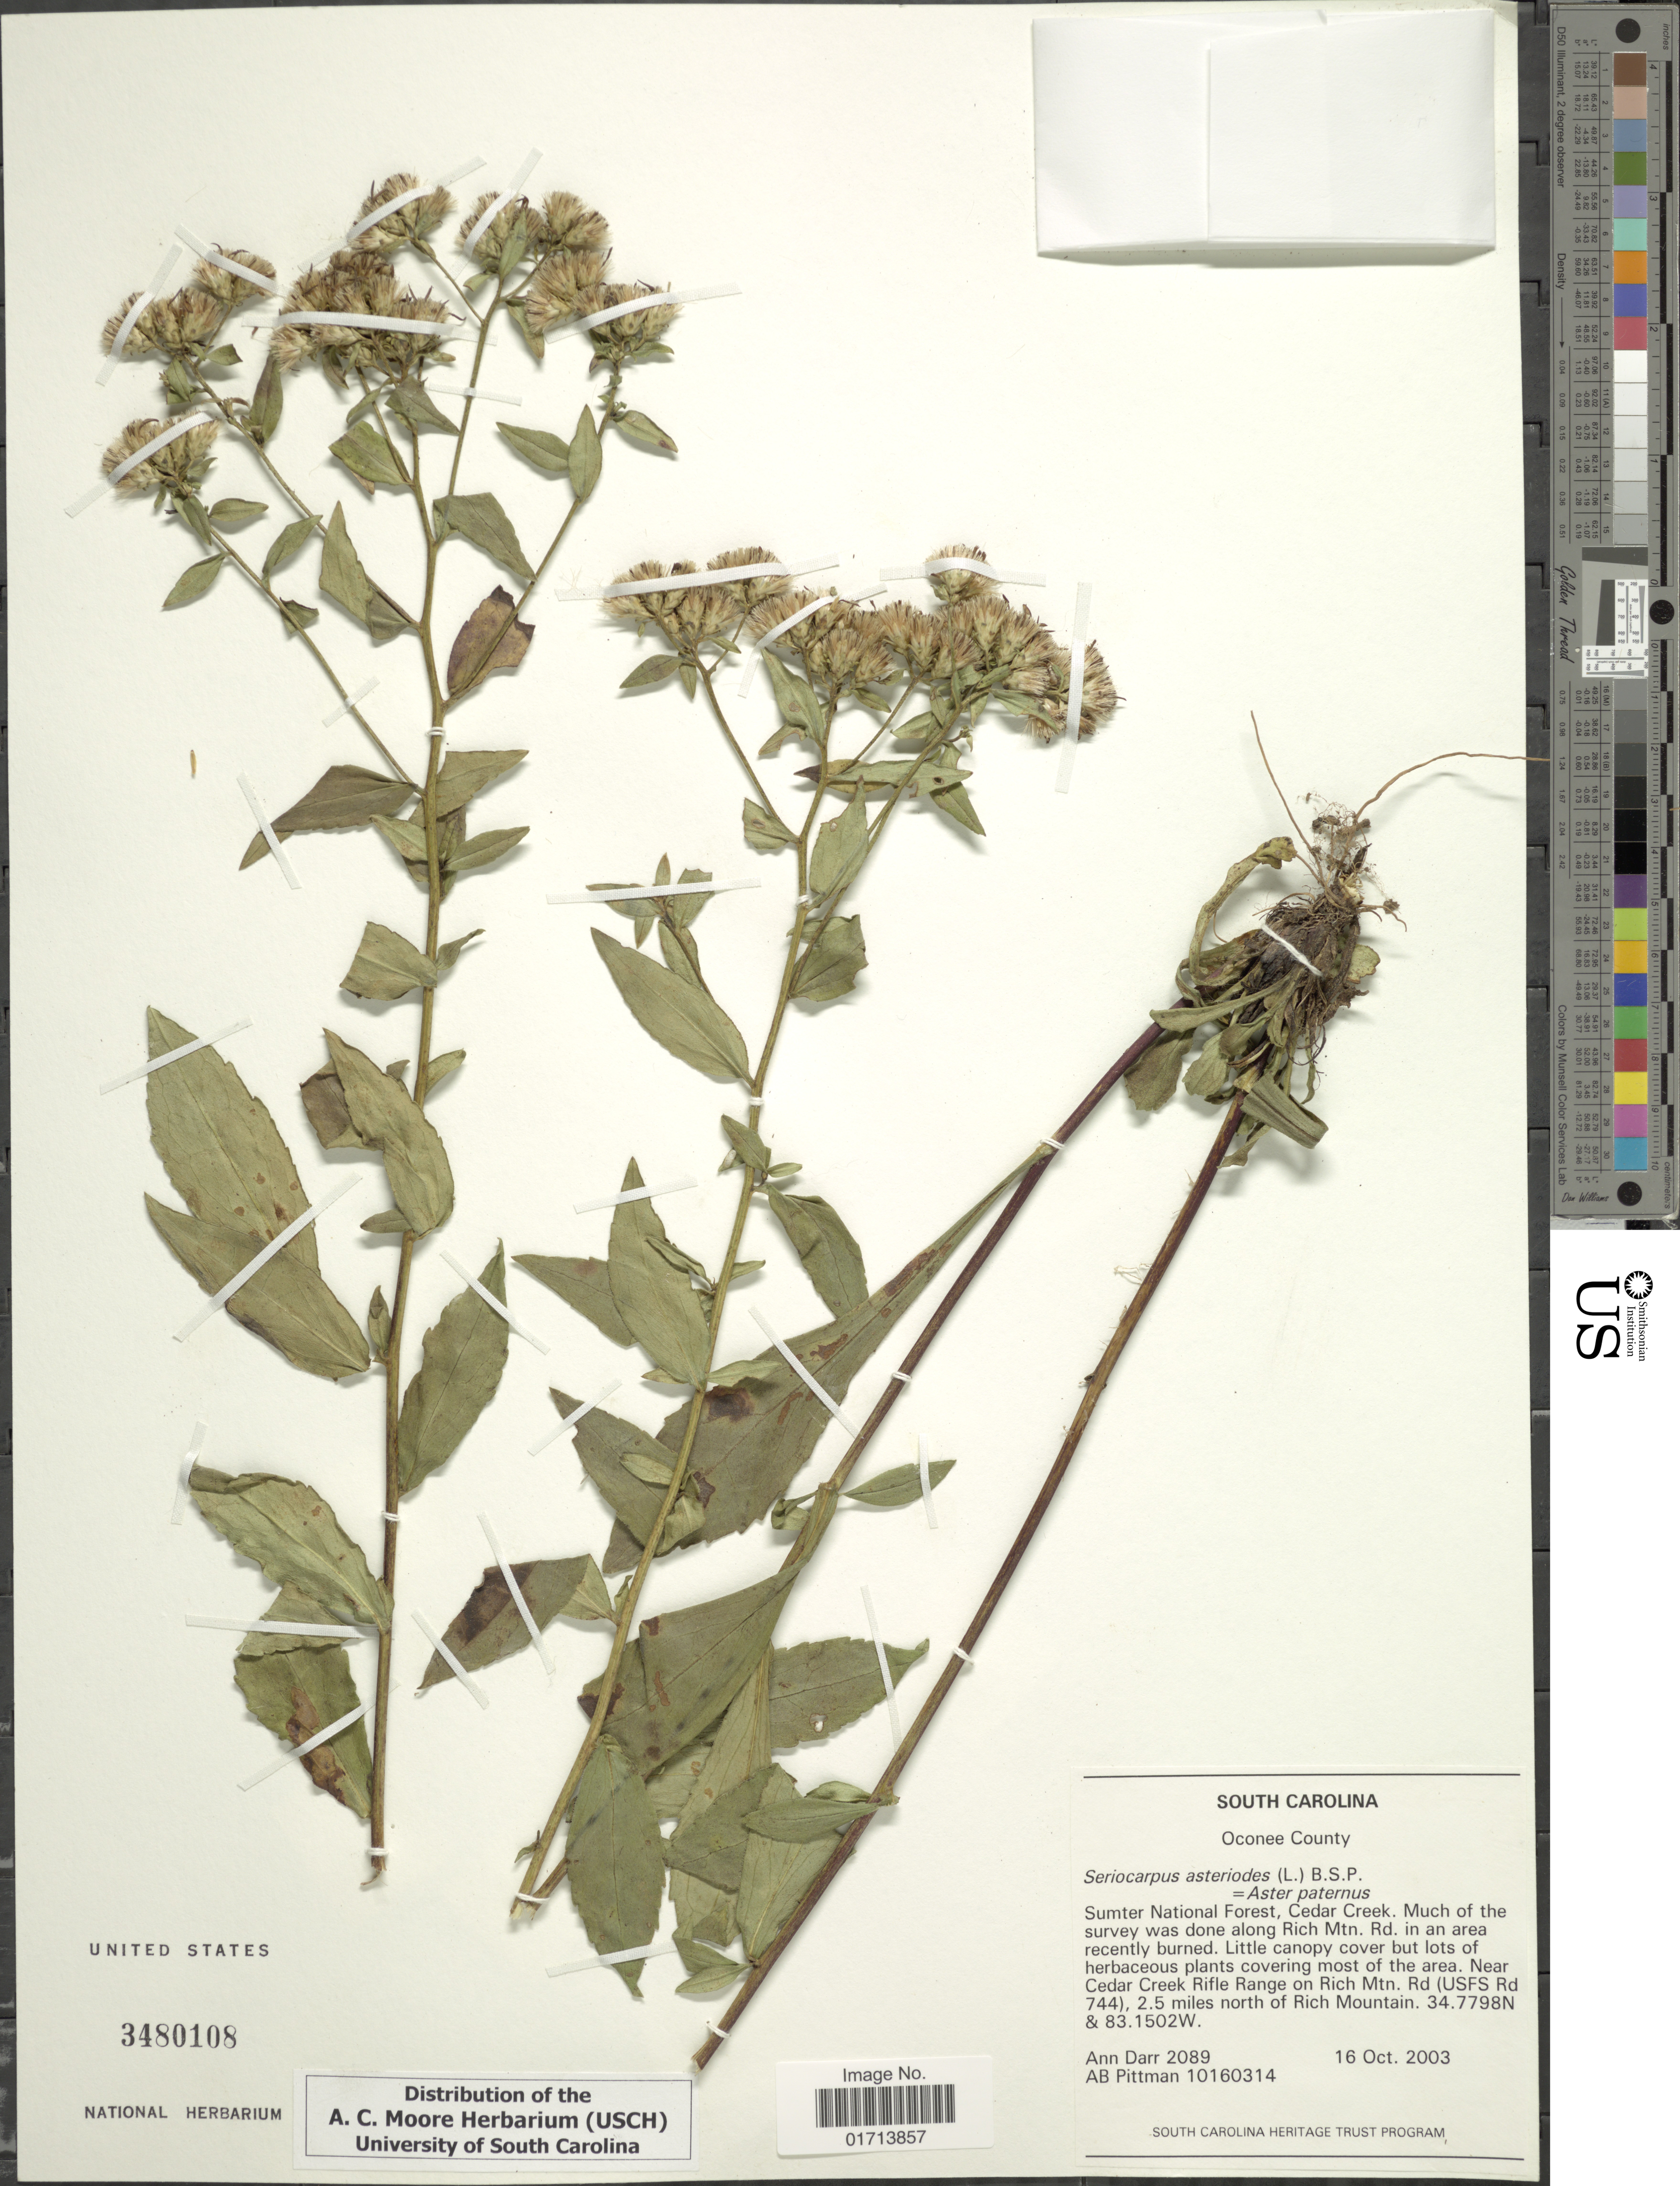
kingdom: Plantae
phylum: Tracheophyta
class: Magnoliopsida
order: Asterales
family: Asteraceae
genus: Sericocarpus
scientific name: Sericocarpus asteroides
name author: (L.) Britton, Stearns & Poggenb.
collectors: A. Darr & A. B. Pittman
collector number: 2089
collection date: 2003-10-16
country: United States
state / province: South Carolina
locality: Oconee County, 2.5 miles north of Rich Mountain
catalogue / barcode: US 3480108